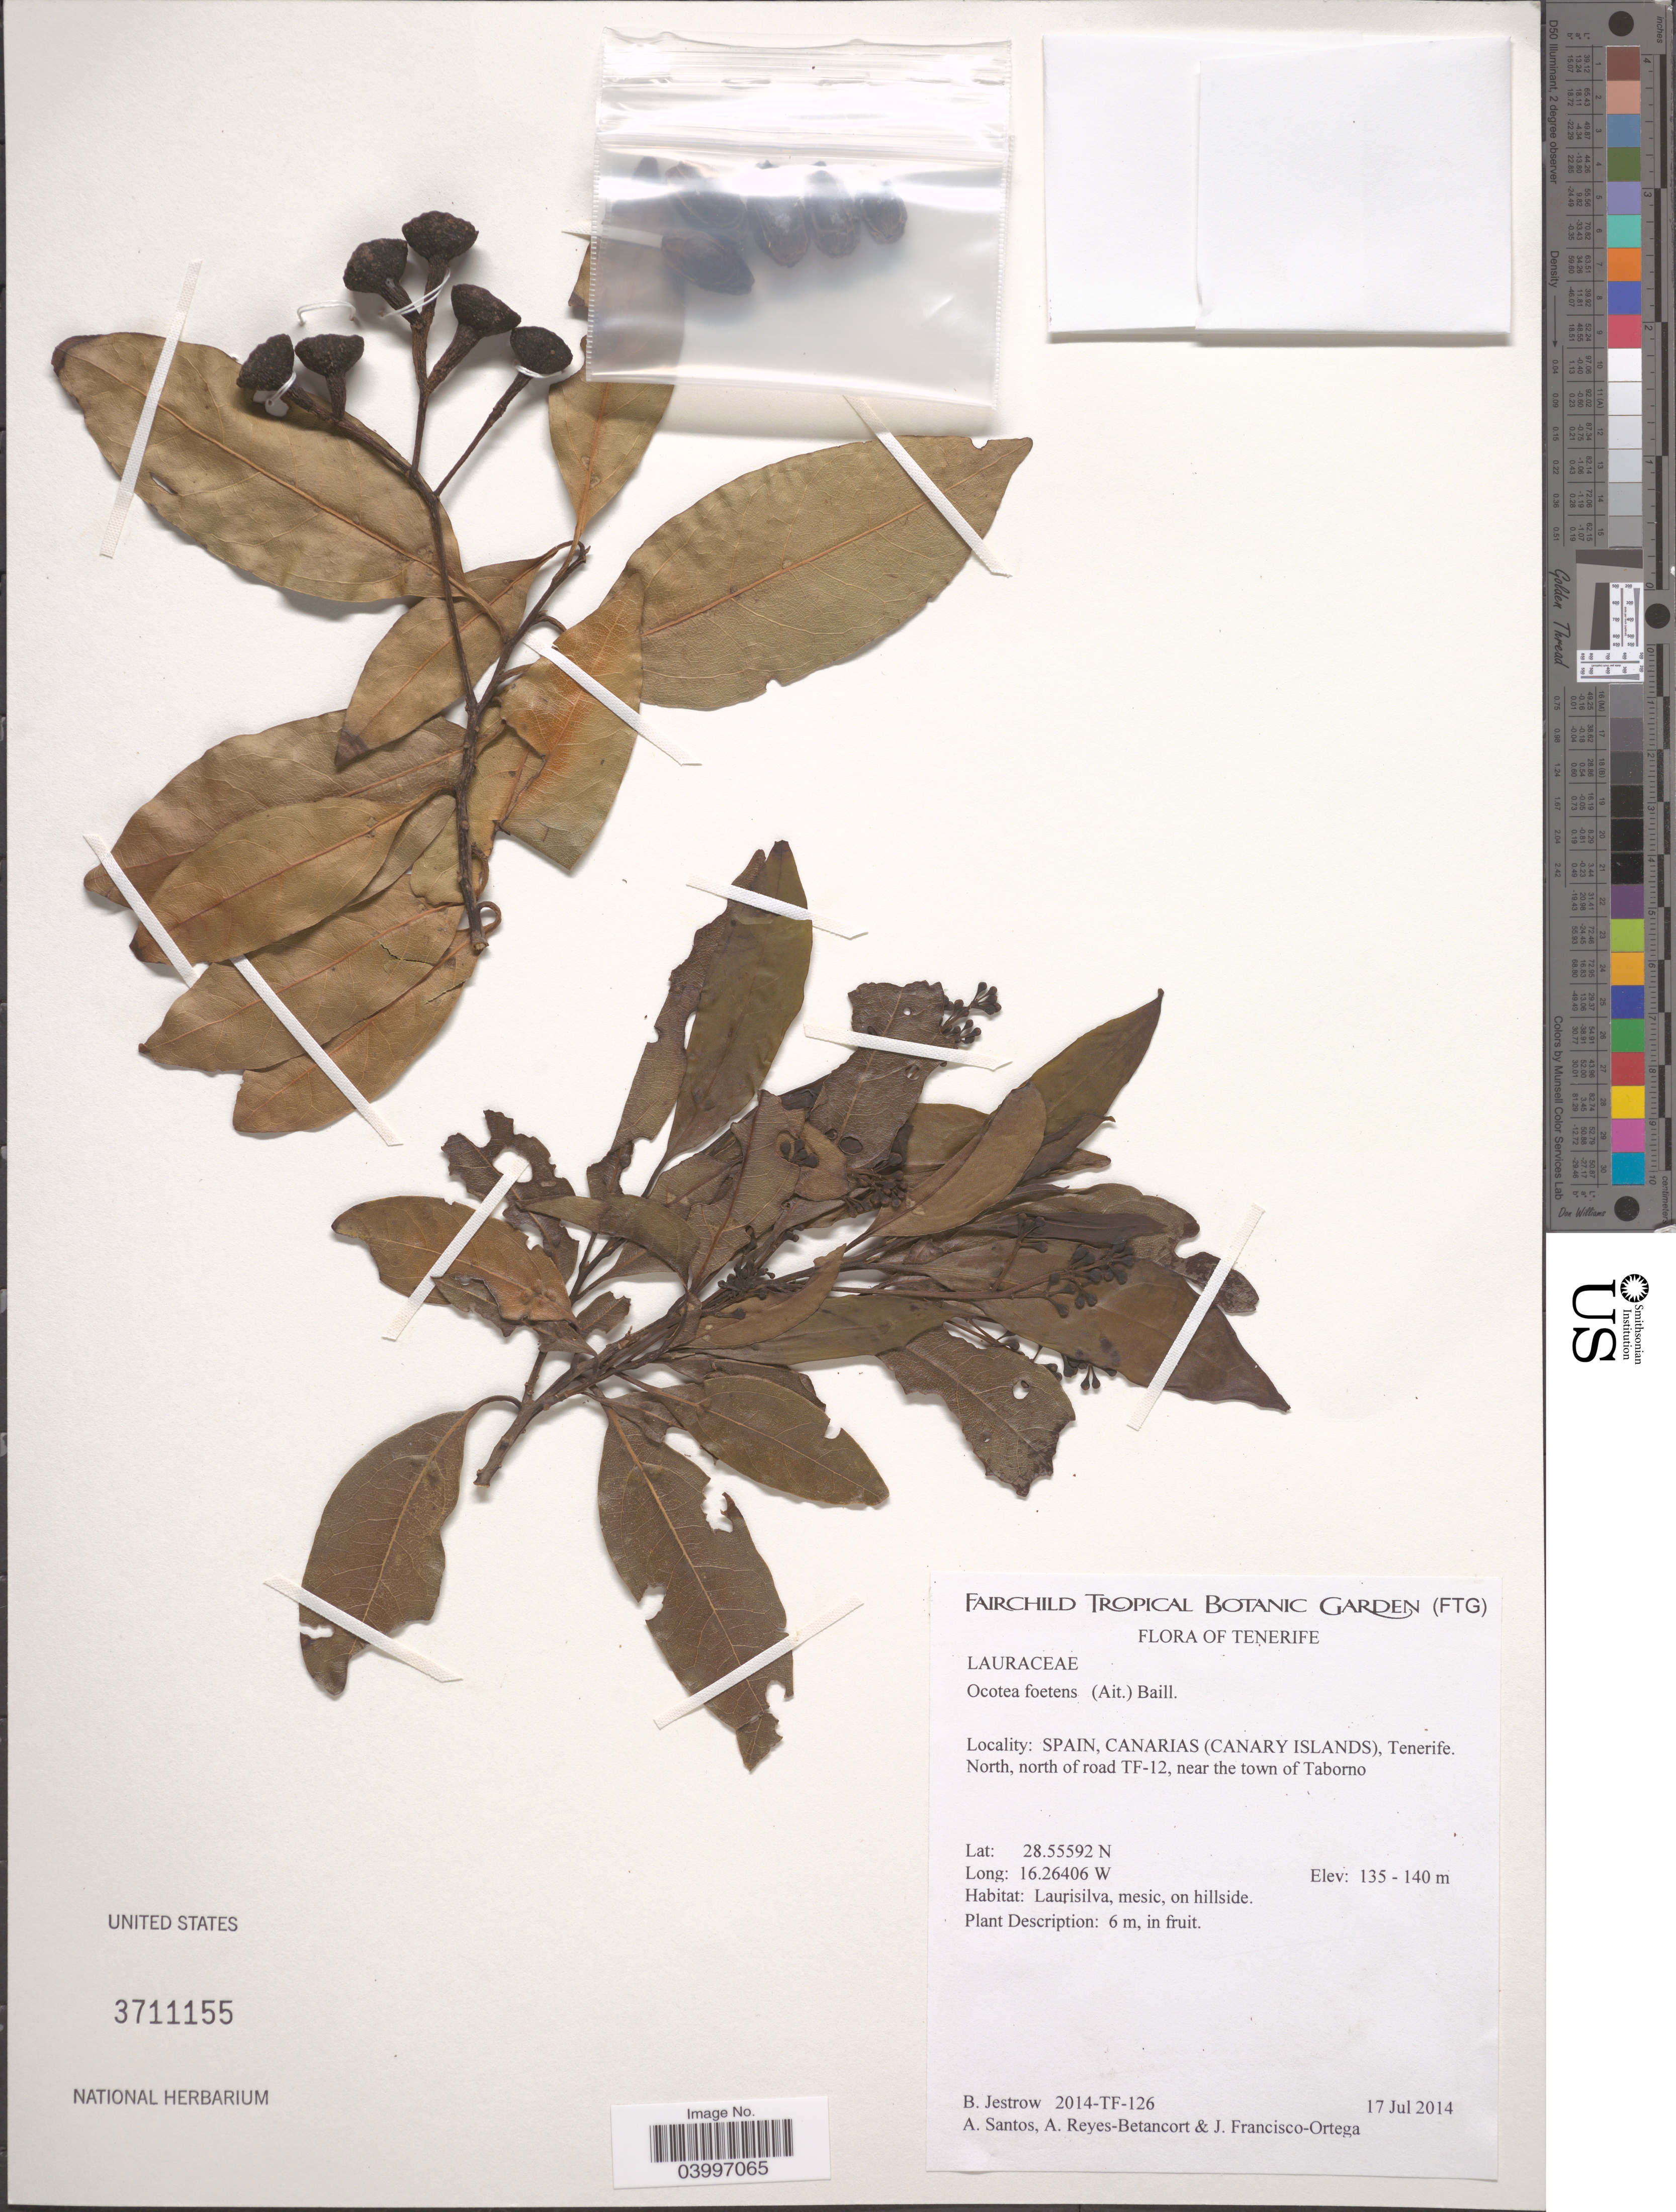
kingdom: Plantae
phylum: Tracheophyta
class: Magnoliopsida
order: Laurales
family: Lauraceae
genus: Ocotea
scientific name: Ocotea foetens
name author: Benth. & Hook. f.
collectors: B. Jestrow, A. Santos, A. Reyes-Betancort & J. Fransisco-Ortega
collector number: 2014-TF-126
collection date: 2014-07-17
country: Spain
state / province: Canarias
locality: Tenerife. Canary Islands. North, north of road TF-12, near the town of Taborno.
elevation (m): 135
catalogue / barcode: US 3711155